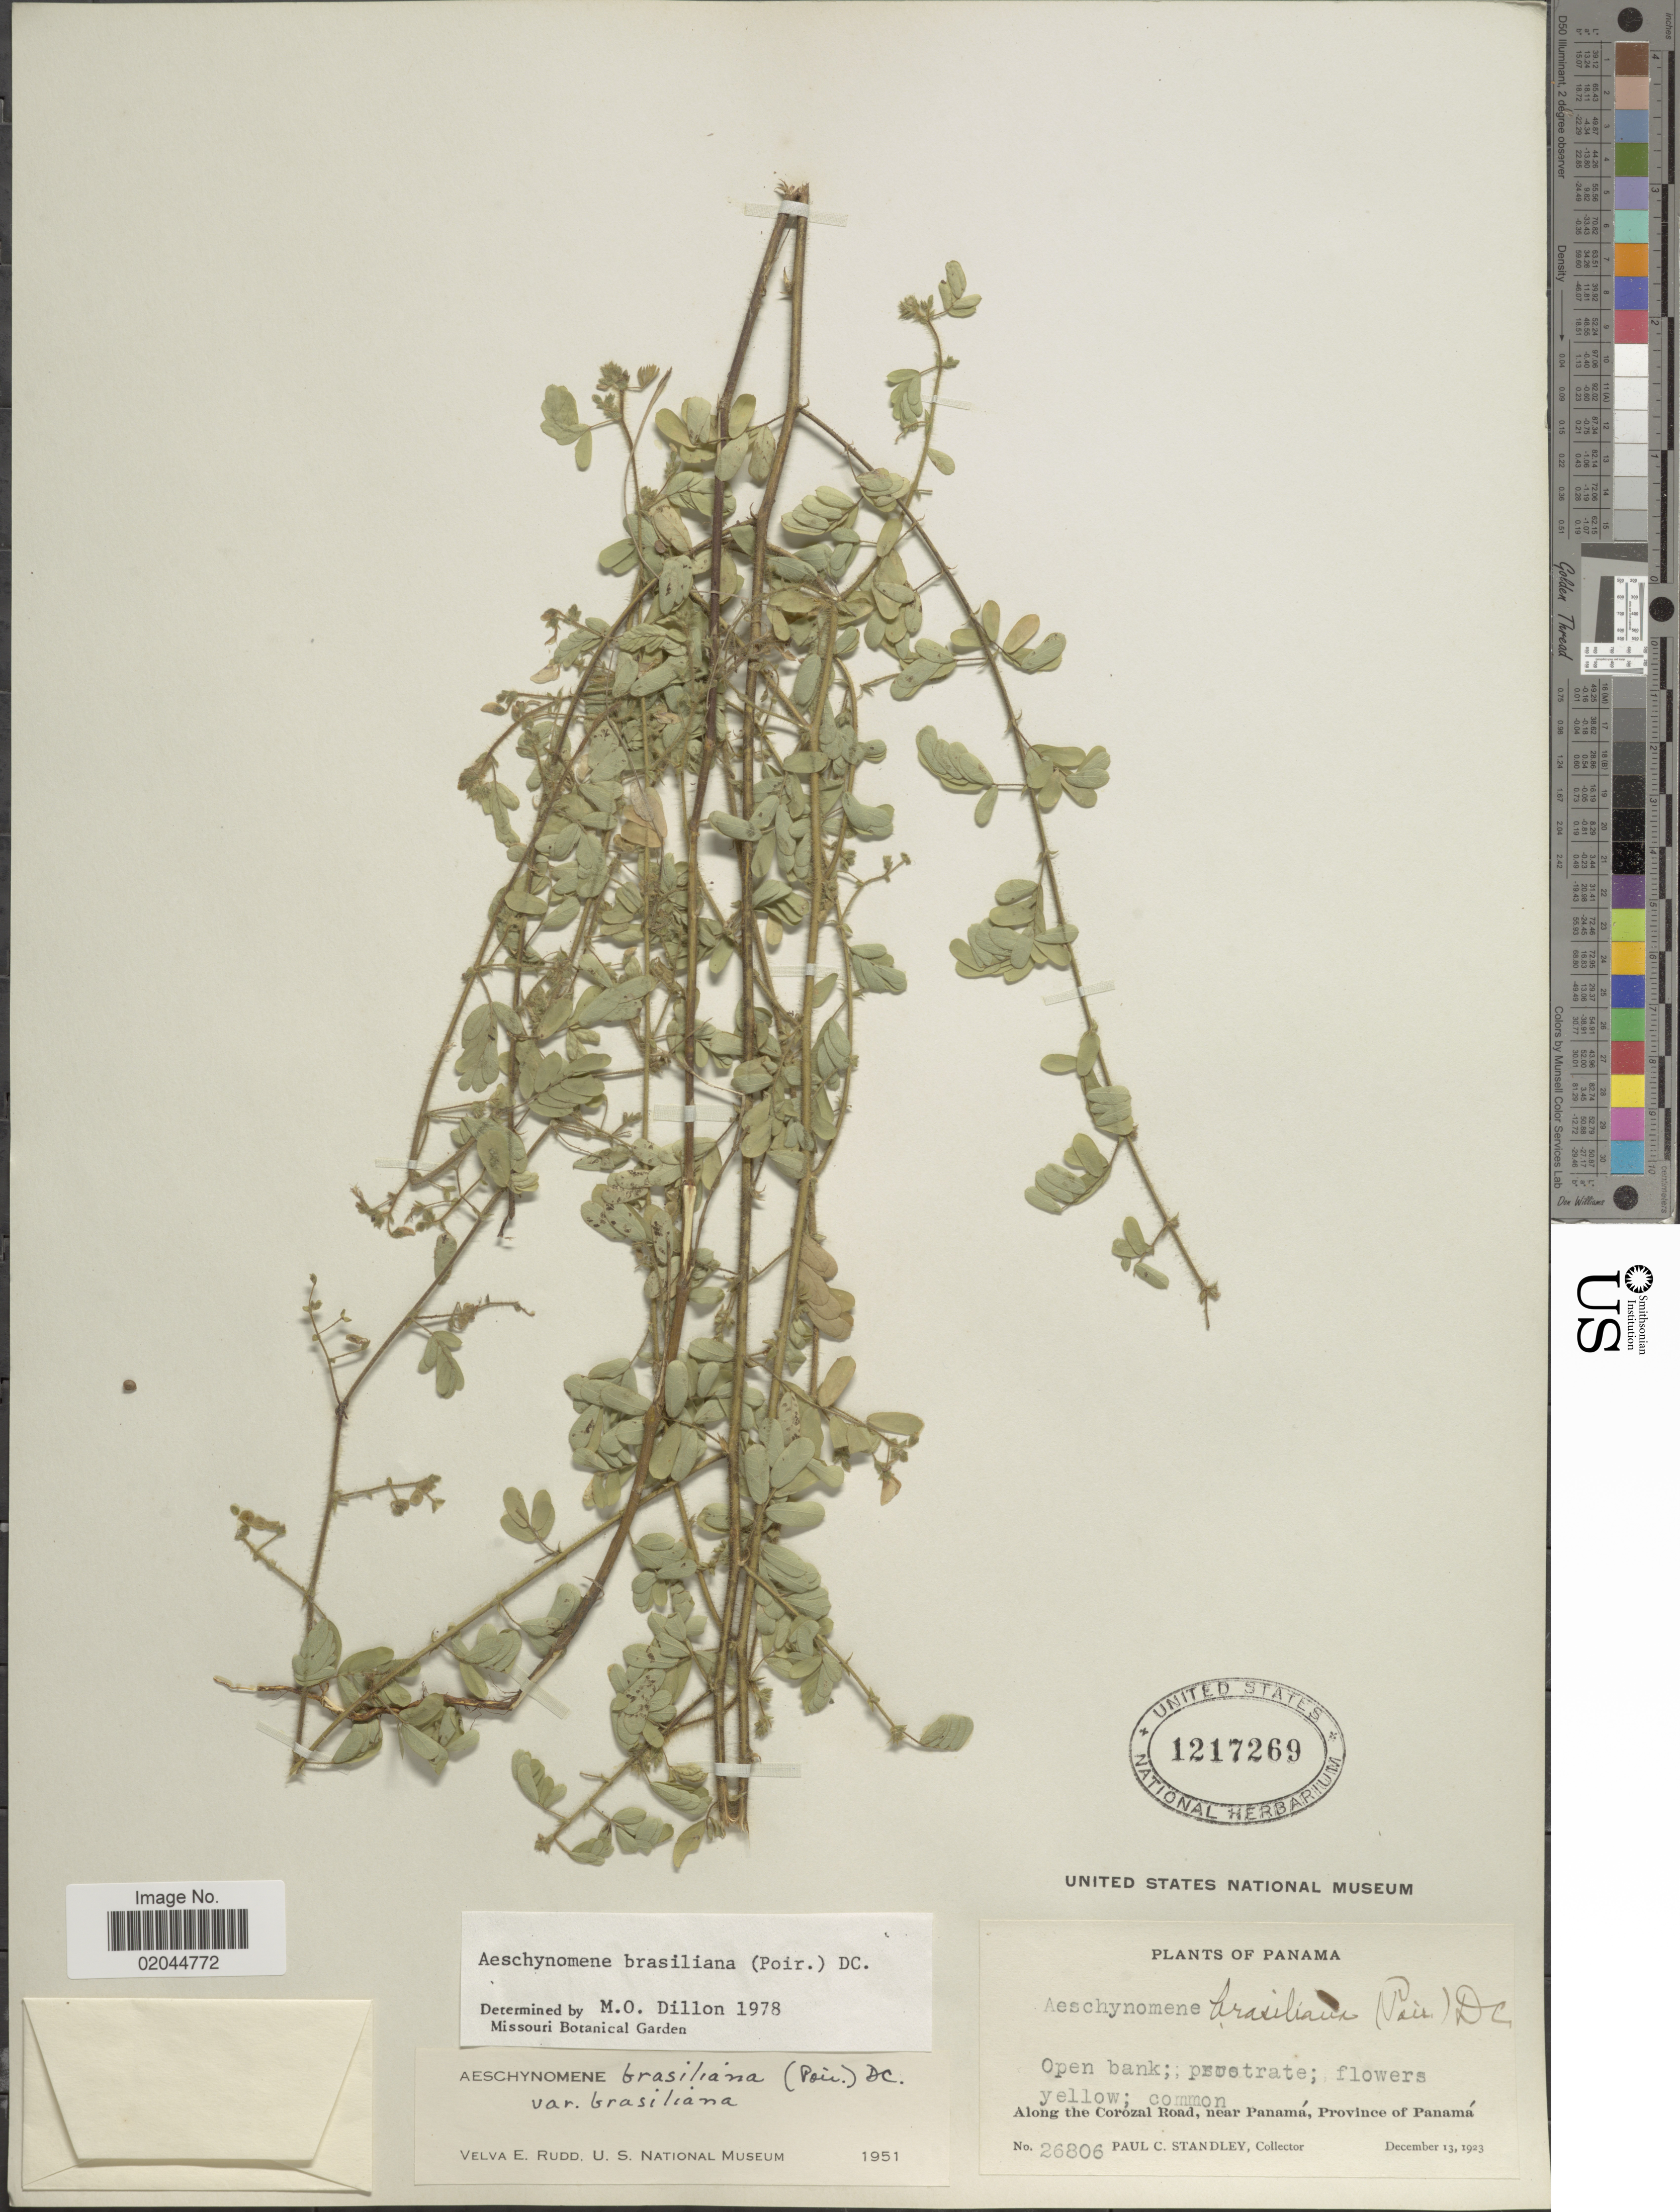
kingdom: Plantae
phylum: Tracheophyta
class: Magnoliopsida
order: Fabales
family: Fabaceae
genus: Aeschynomene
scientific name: Aeschynomene brasiliana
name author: (Poir.) DC.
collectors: P. C. Standley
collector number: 26806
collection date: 1923-12-13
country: Panama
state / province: Panamá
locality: Along the Corazal Road, near Panama, Province of Panama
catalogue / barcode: US 1217269